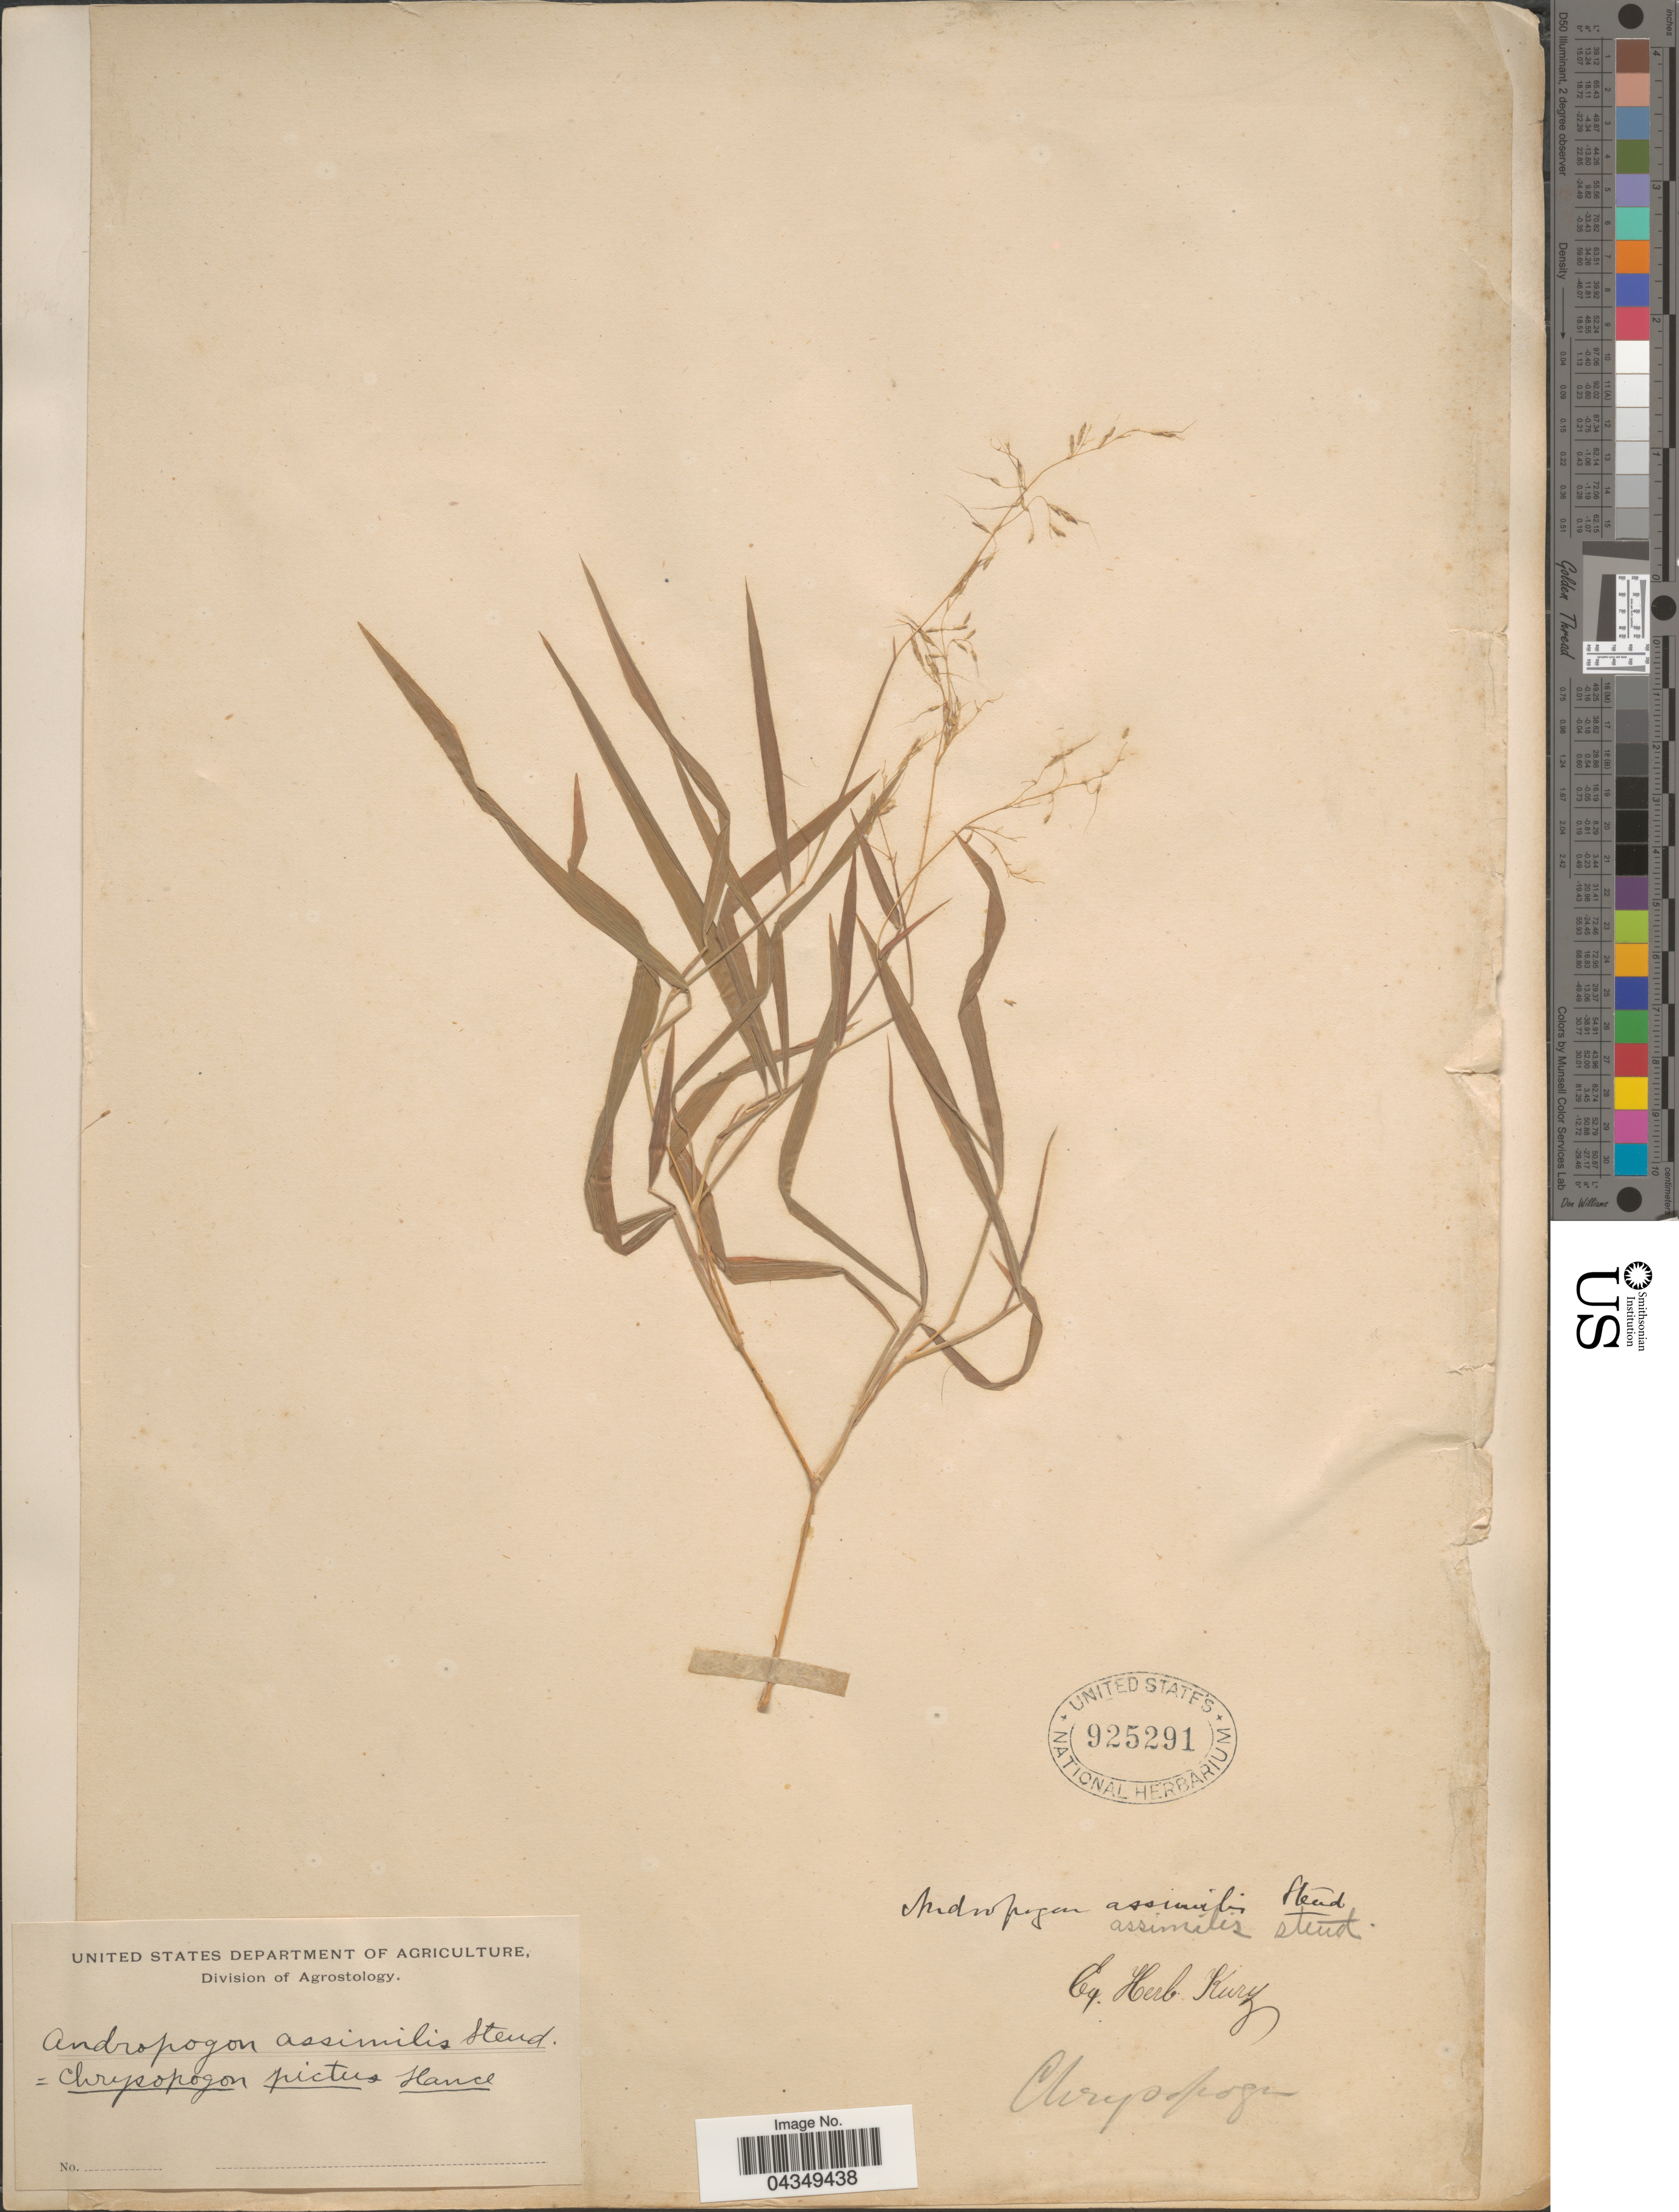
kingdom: Plantae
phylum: Tracheophyta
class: Liliopsida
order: Poales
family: Poaceae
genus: Capillipedium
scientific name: Capillipedium assimile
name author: (Steud.) A. Camus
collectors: Ex herb. Kurz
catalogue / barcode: US 925291